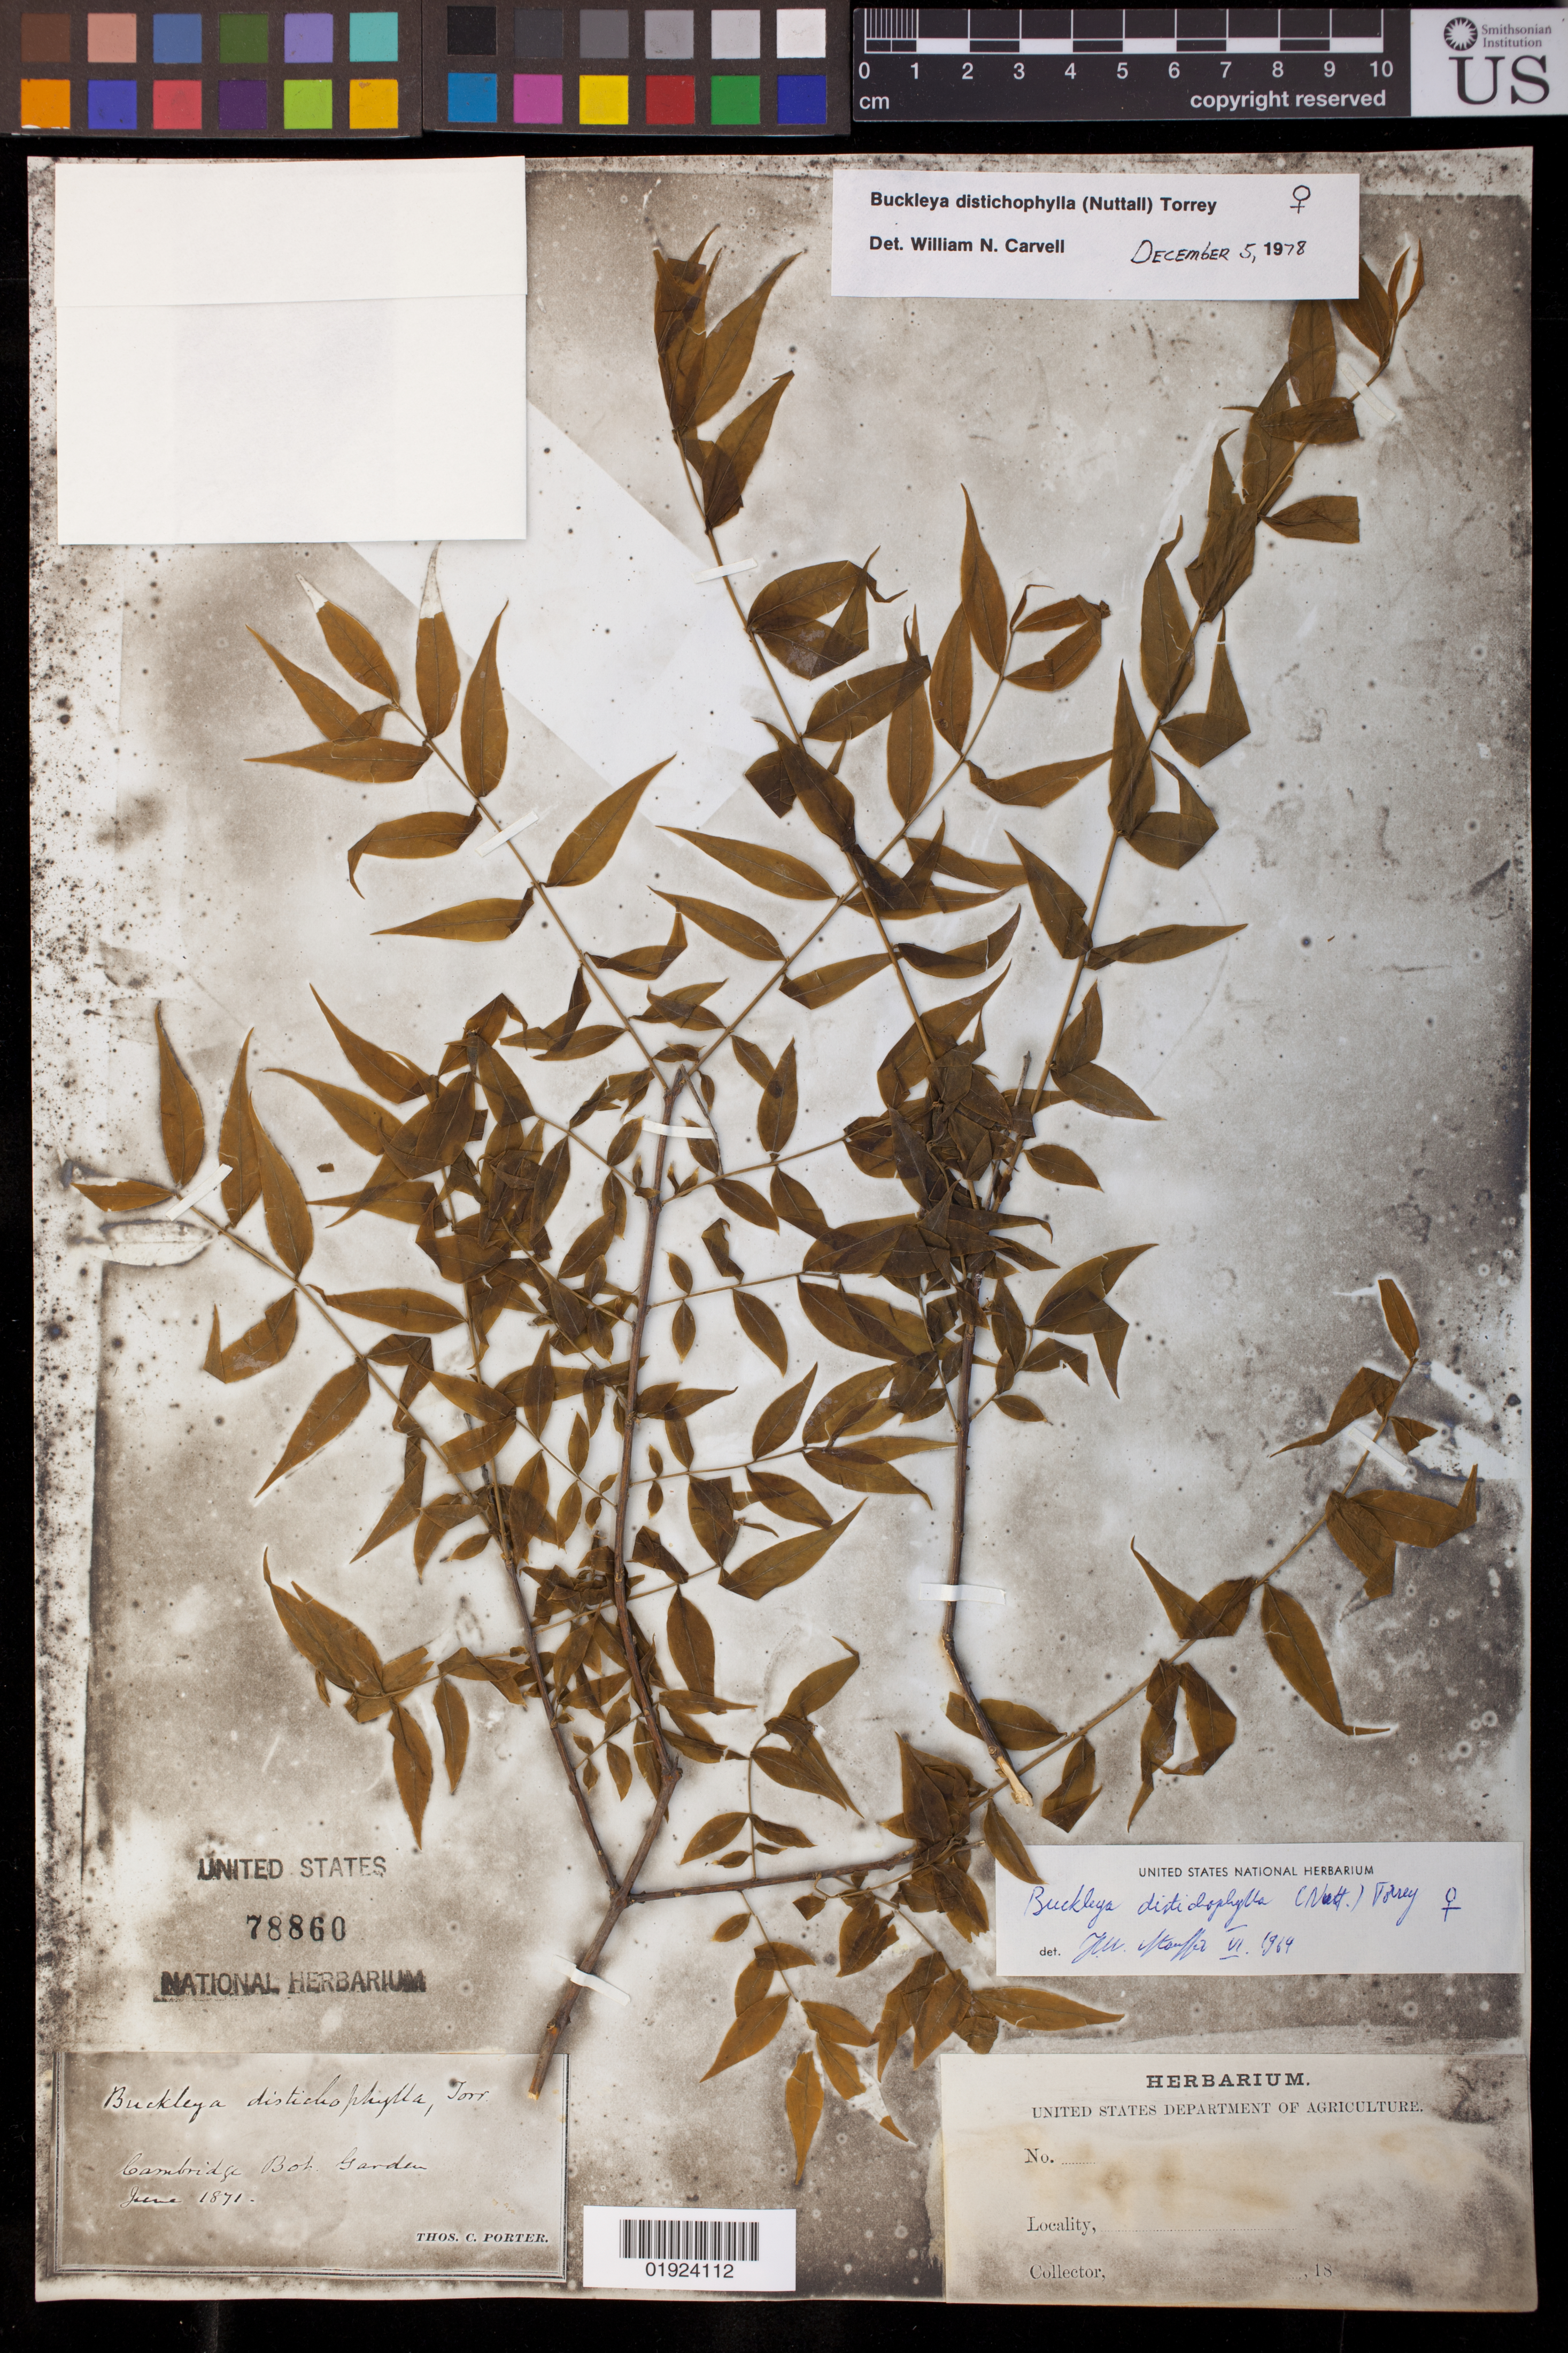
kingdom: Plantae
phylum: Tracheophyta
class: Magnoliopsida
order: Santalales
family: Thesiaceae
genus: Buckleya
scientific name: Buckleya distichophylla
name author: (Nutt.) Torr.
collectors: T. C. Porter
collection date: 1871-06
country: United Kingdom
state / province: England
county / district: Cambridgeshire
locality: Cambridge Bot. Garden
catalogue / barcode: US 78860